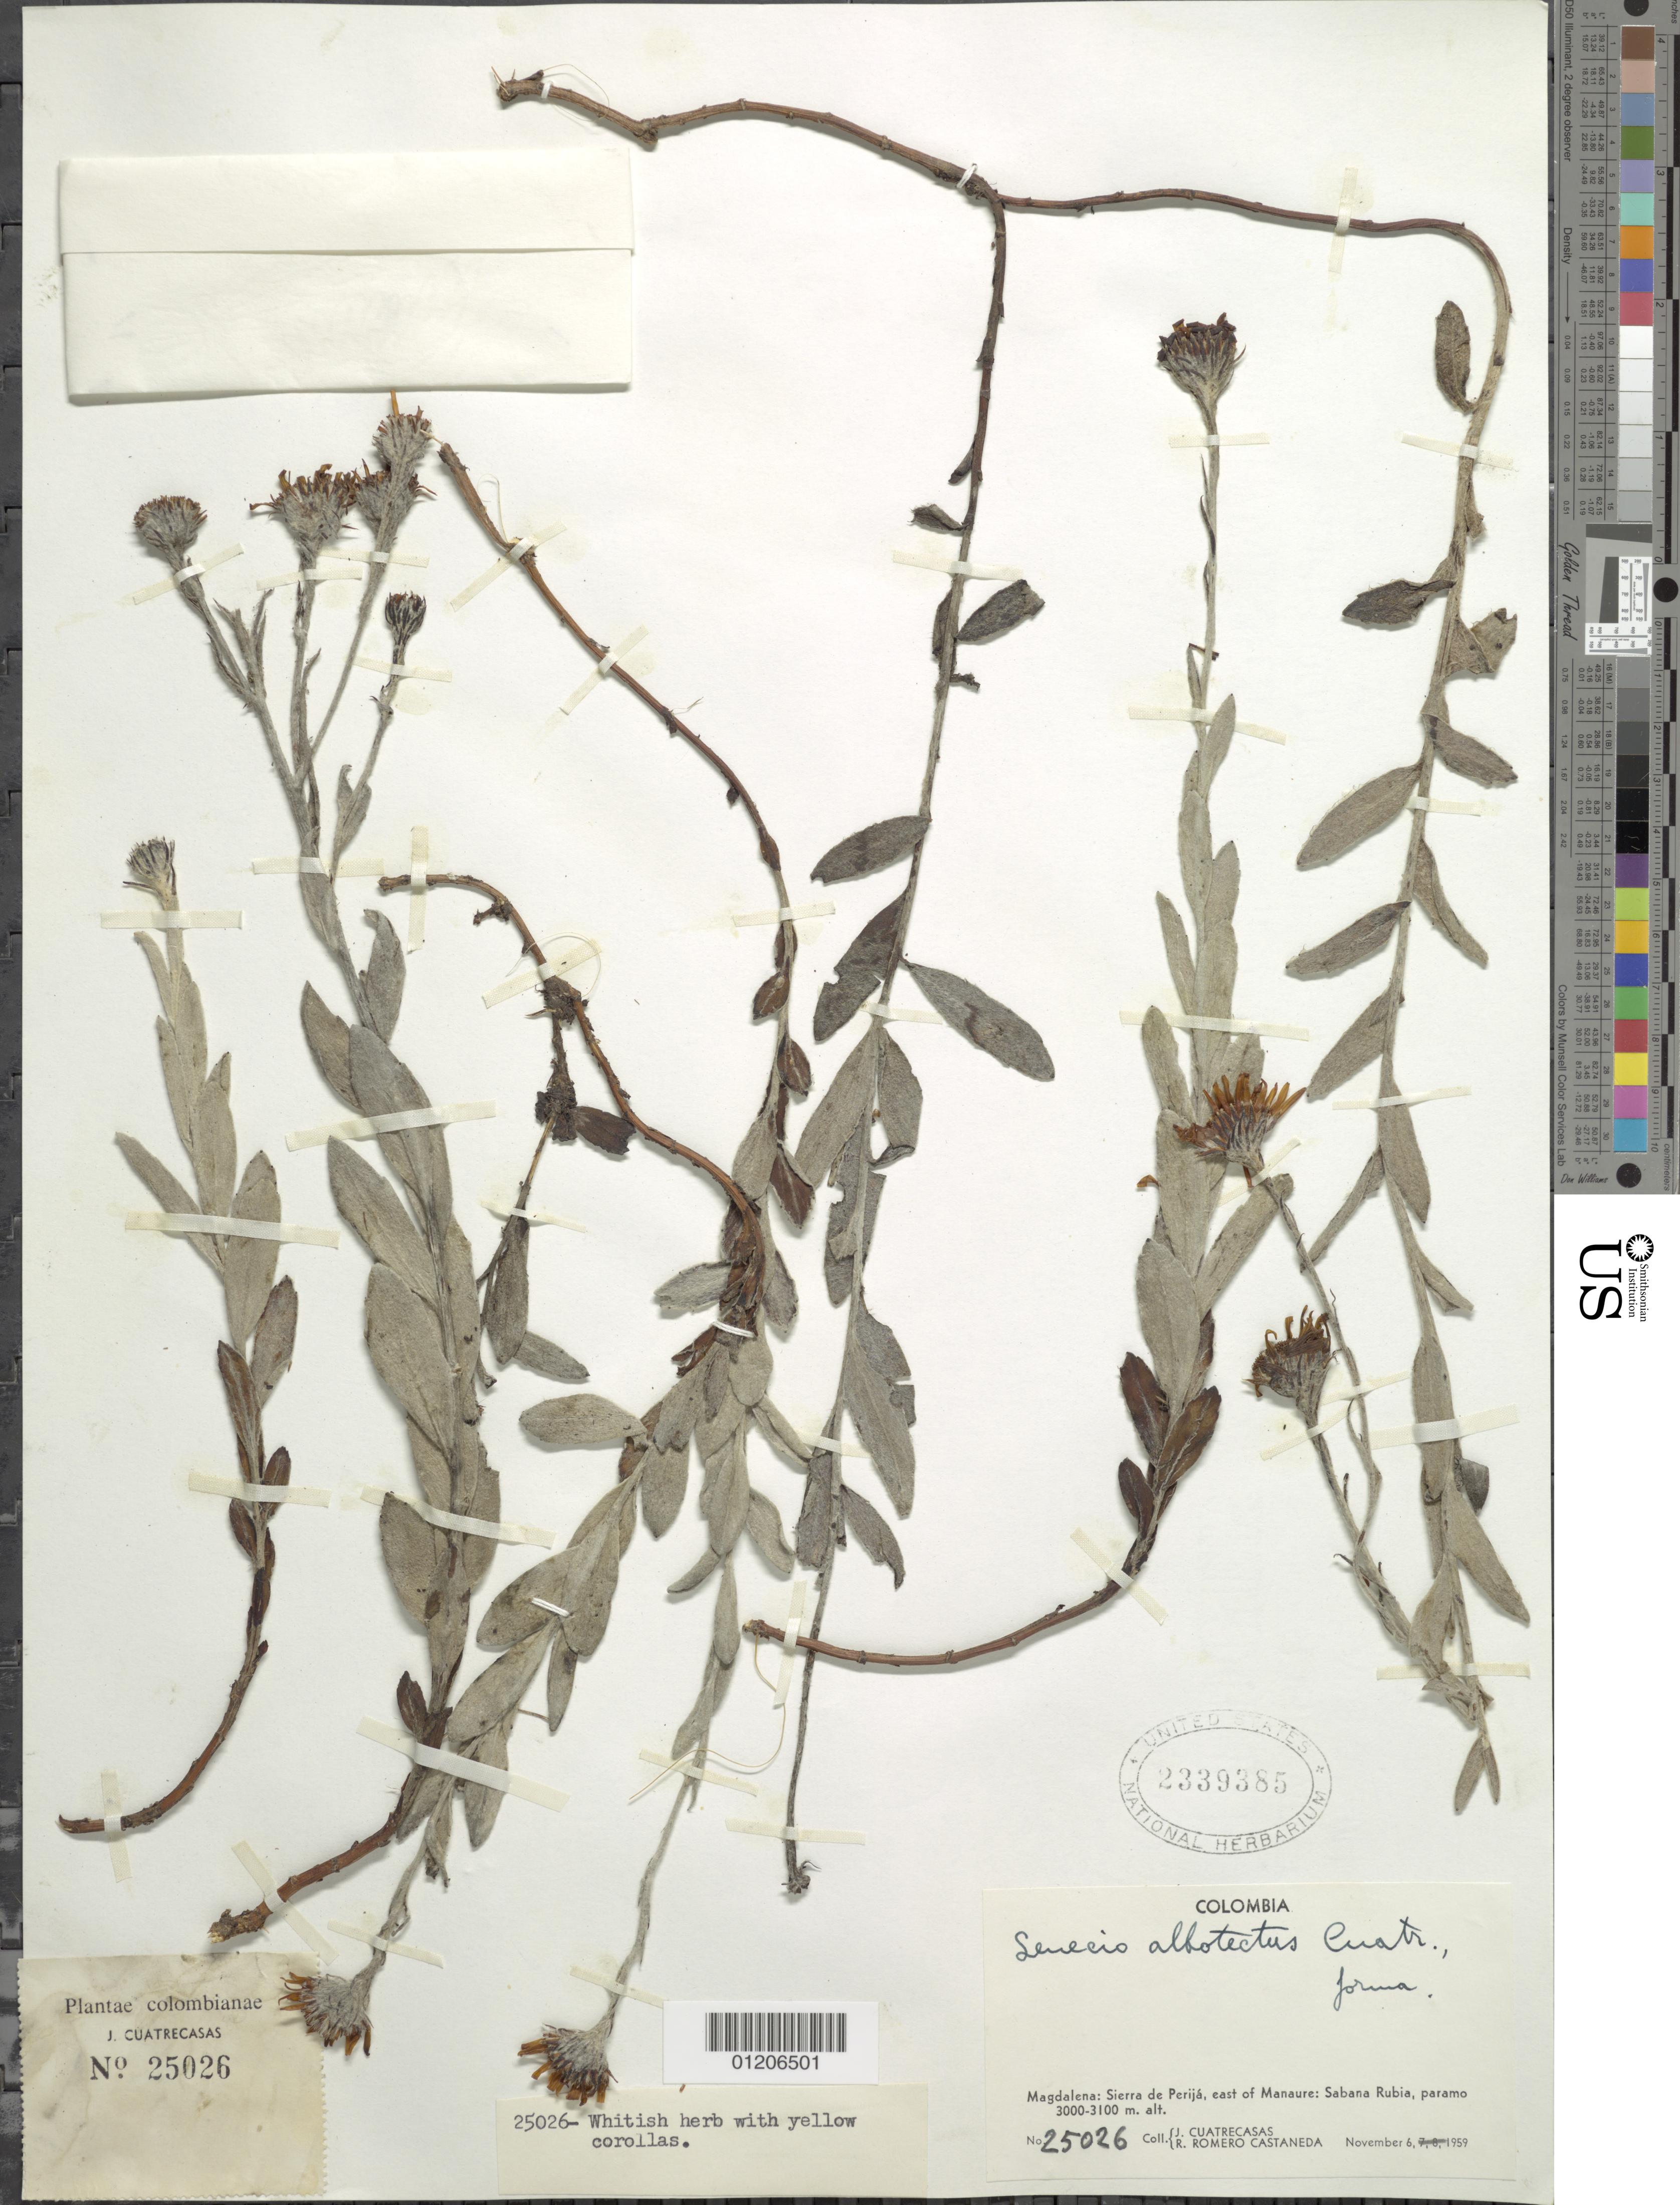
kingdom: Plantae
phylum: Tracheophyta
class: Magnoliopsida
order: Asterales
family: Asteraceae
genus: Pentacalia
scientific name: Pentacalia albotecta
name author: (Cuatrec.) Cuatrec.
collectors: J. Cuatrecasas & R. Romero Castañeda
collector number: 25026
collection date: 1959-11-06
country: Colombia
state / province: Magdalena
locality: Sierra de Perijá, east Manuare: Sabana Rubia.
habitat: paramo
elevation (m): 3000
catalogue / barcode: US 2339385